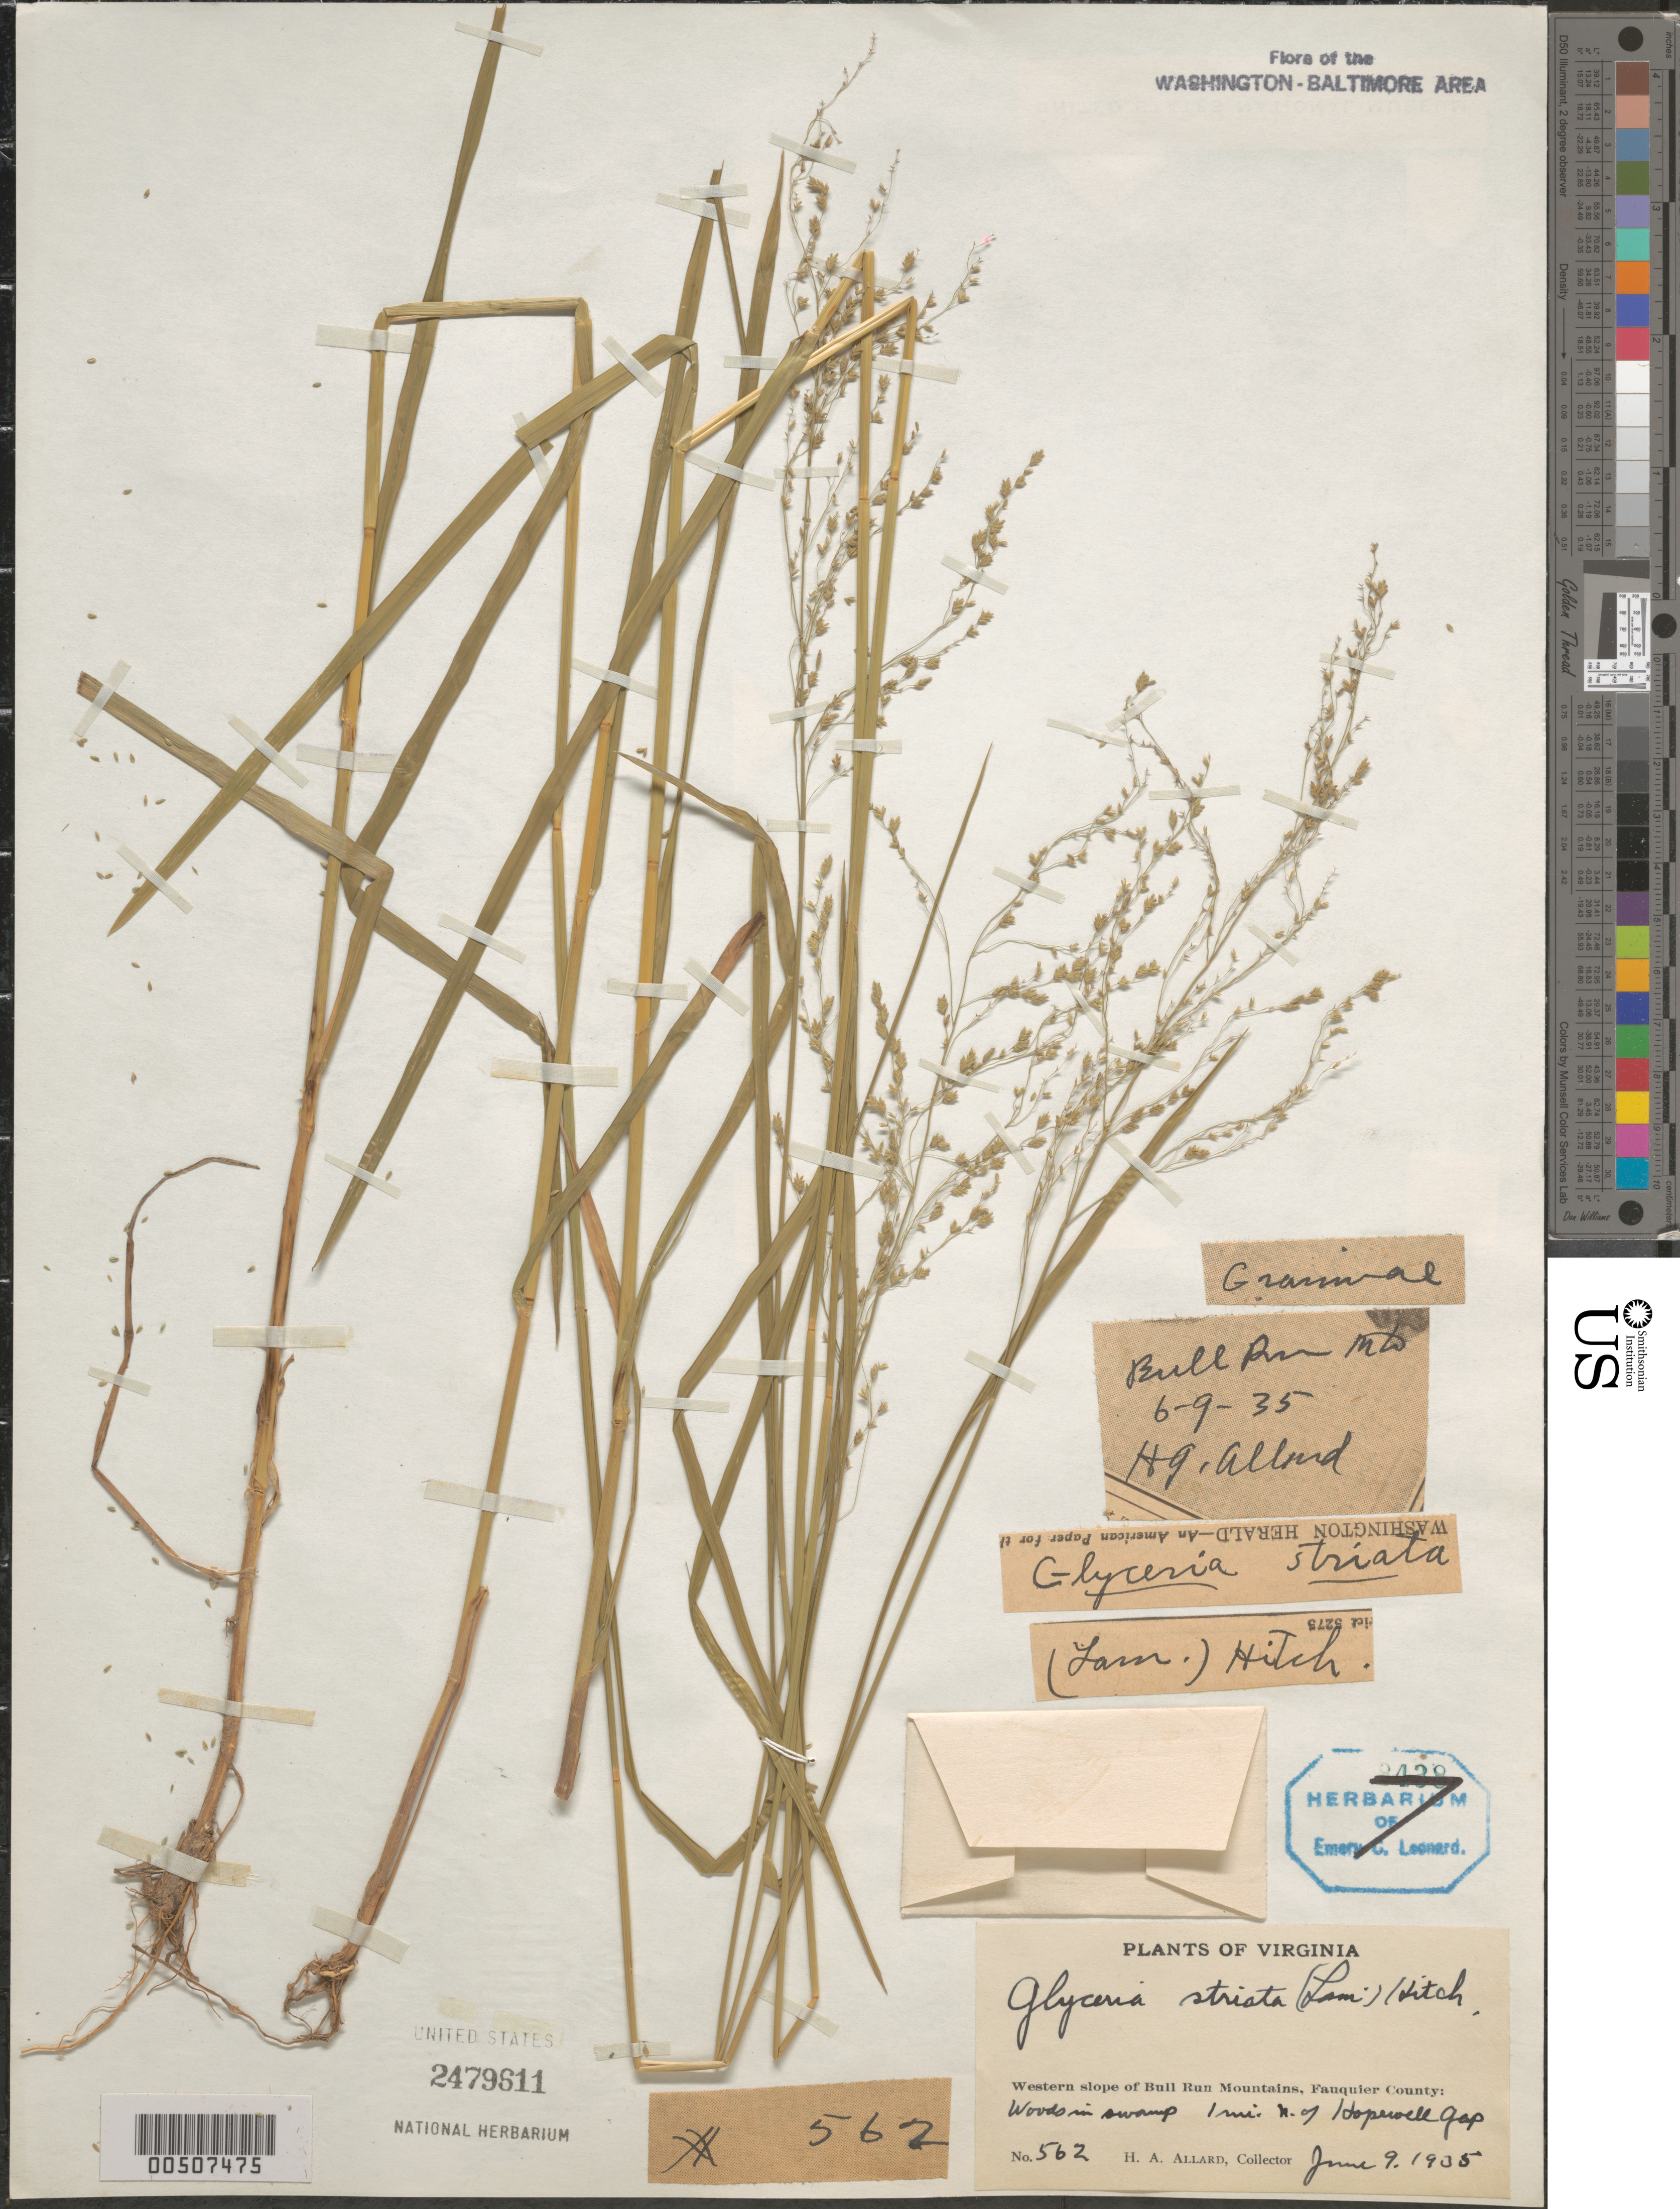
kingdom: Plantae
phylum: Tracheophyta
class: Liliopsida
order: Poales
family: Poaceae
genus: Glyceria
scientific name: Glyceria striata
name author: (Lam.) Hitchc.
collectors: H. A. Allard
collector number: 562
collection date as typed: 09 Jun 1935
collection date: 1935-06-09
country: United States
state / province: Virginia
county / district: Fauquier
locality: N of Hopewell Gap, W slope of Bull Run Mountains Bull Run Mts.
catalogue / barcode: US 2479611